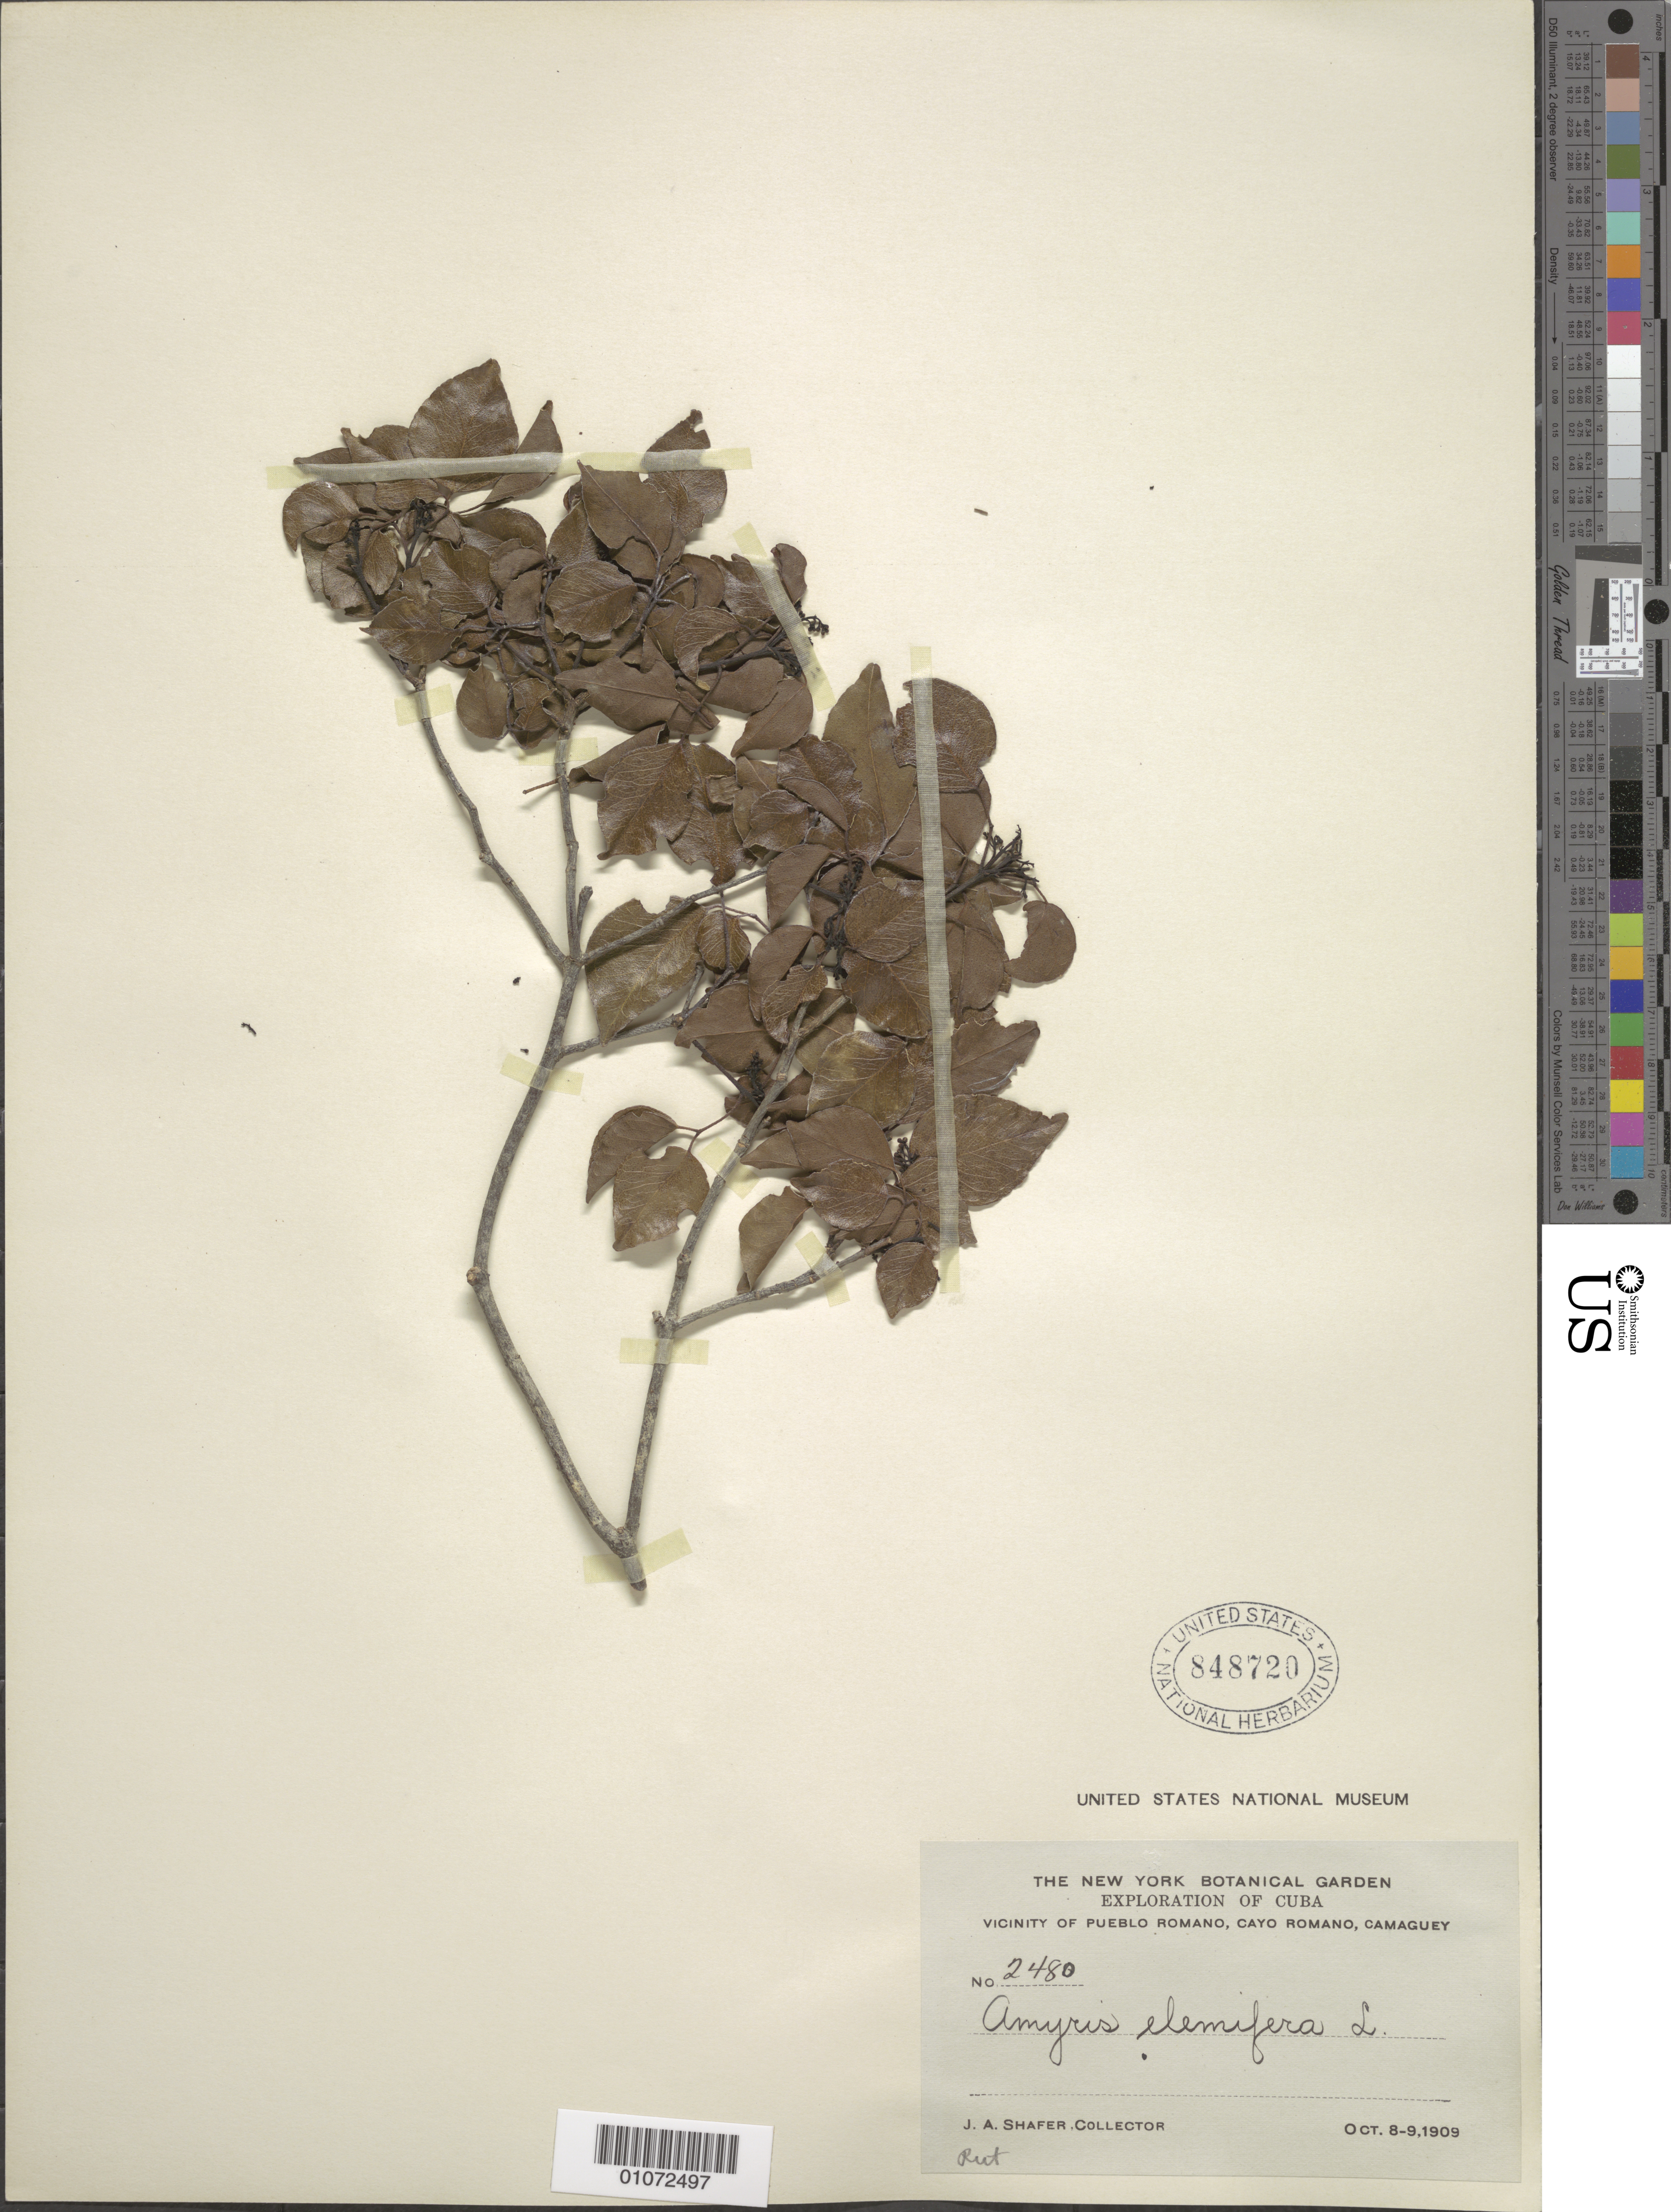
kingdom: Plantae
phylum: Tracheophyta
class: Magnoliopsida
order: Sapindales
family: Rutaceae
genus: Amyris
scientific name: Amyris elemifera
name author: L.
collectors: J. A. Shafer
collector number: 2480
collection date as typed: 08 Oct 1909 to 09 Oct 1909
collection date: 1909-10-08/1909-10-09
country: Cuba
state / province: Ciego de Ávila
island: Cuba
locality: Vicinity of Pueblo Romano, Cayo Romano, Camaguey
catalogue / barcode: US 848720